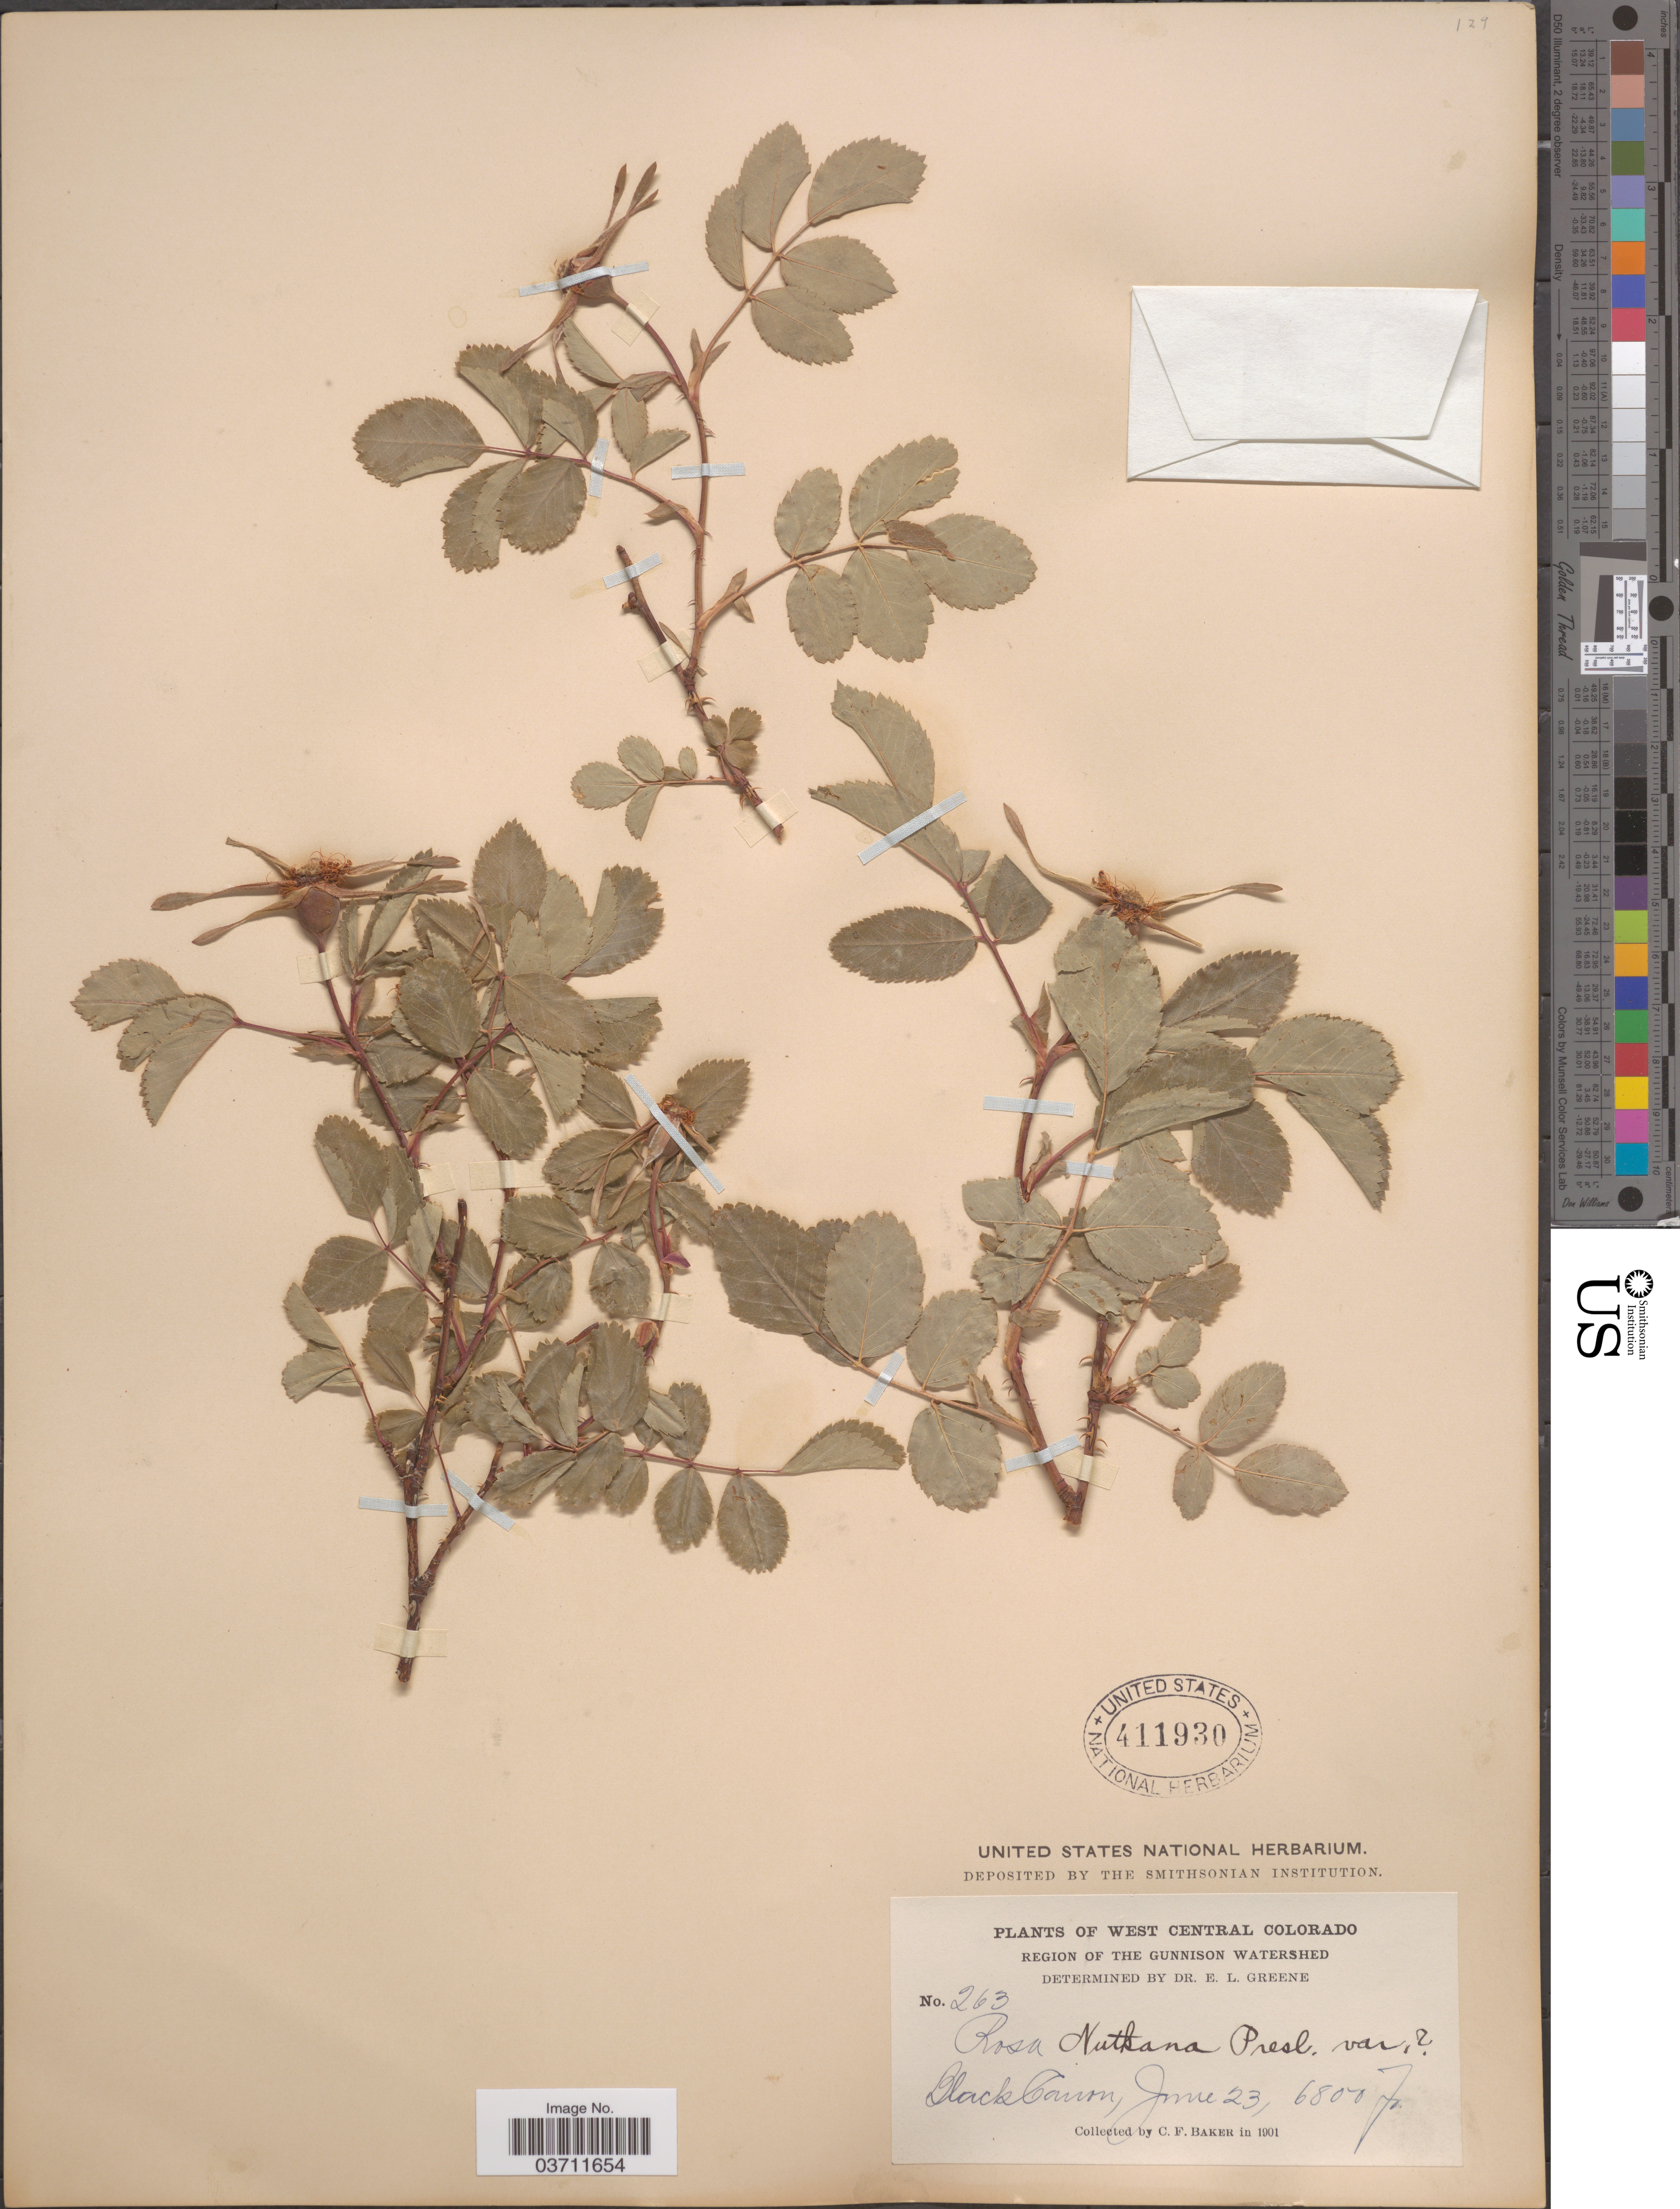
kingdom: Plantae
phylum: Tracheophyta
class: Magnoliopsida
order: Rosales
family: Rosaceae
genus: Rosa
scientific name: Rosa nutkana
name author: C. Presl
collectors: C. F. Baker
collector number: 263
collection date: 1901-06-23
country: United States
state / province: Colorado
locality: West Central Colorado. Region of the Gunnison Watershed. Black Canon.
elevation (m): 2073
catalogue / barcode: US 411930